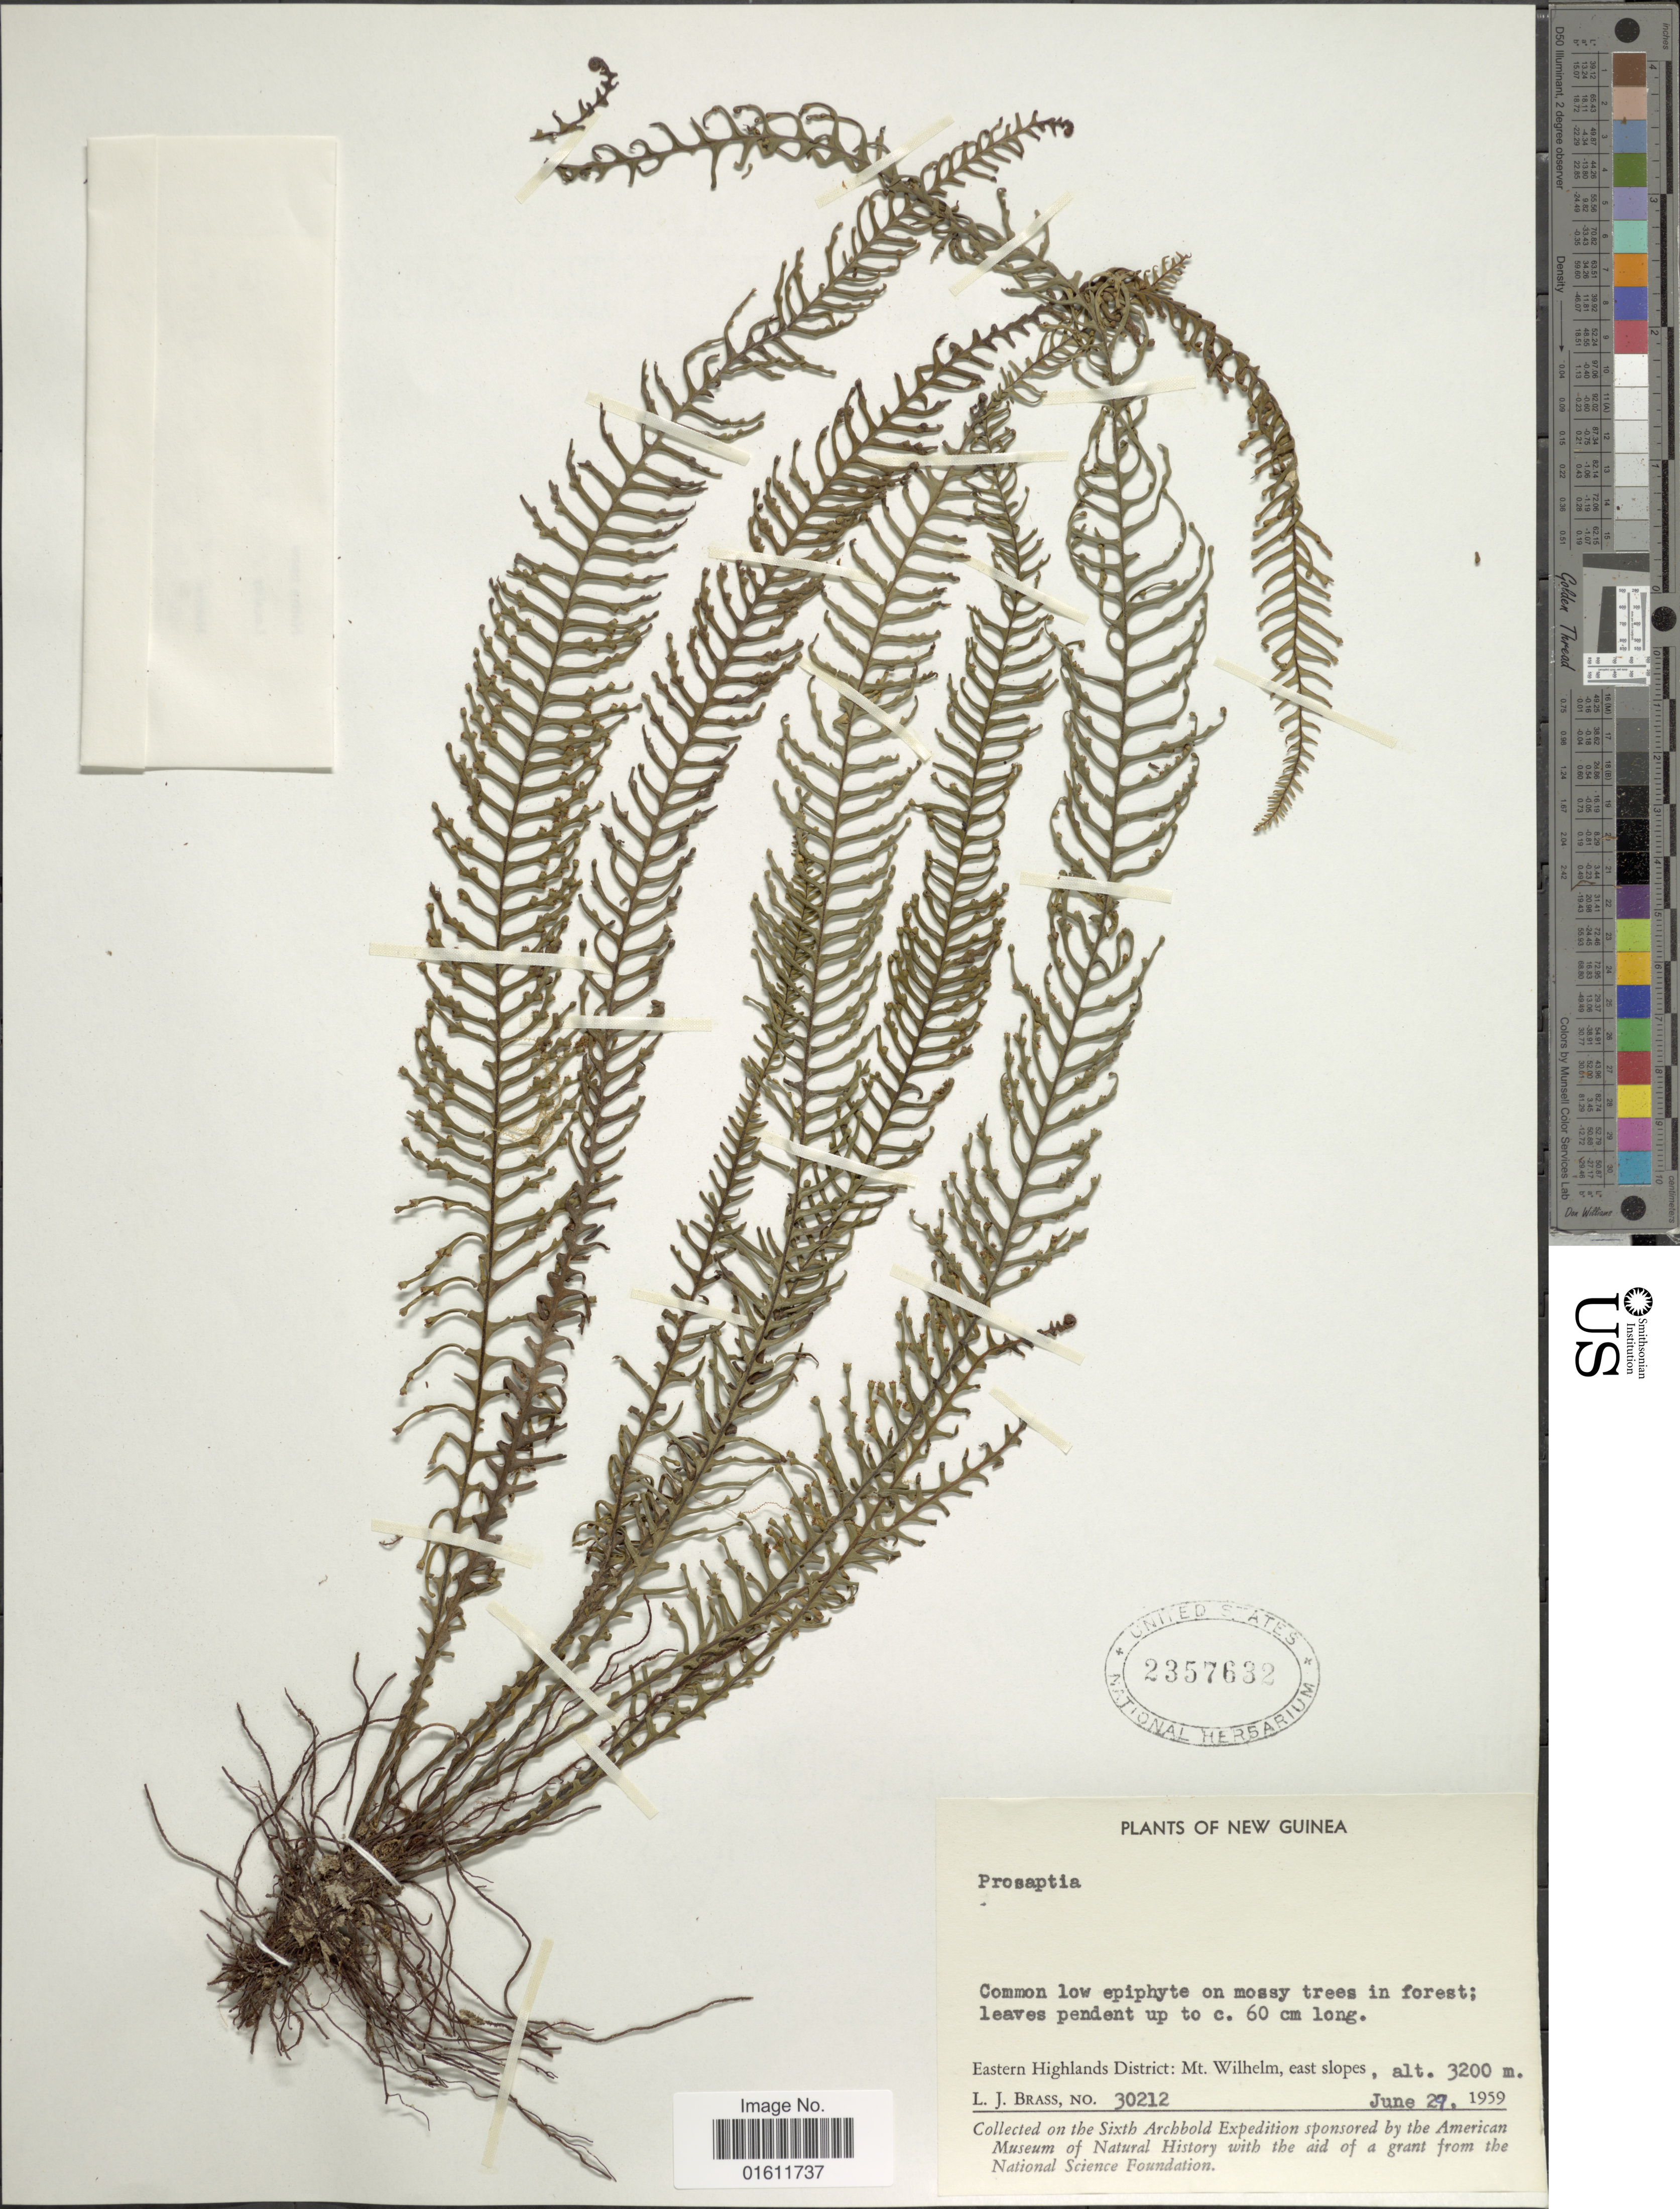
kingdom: Plantae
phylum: Tracheophyta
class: Polypodiopsida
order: Polypodiales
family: Polypodiaceae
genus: Prosaptia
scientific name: Prosaptia sp.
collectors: L. J. Brass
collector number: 30212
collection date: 1959-06-29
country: Papua New Guinea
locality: Eastern Highlands District: Mt. Wilhelm, east slopes.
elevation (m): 3200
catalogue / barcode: US 2357632